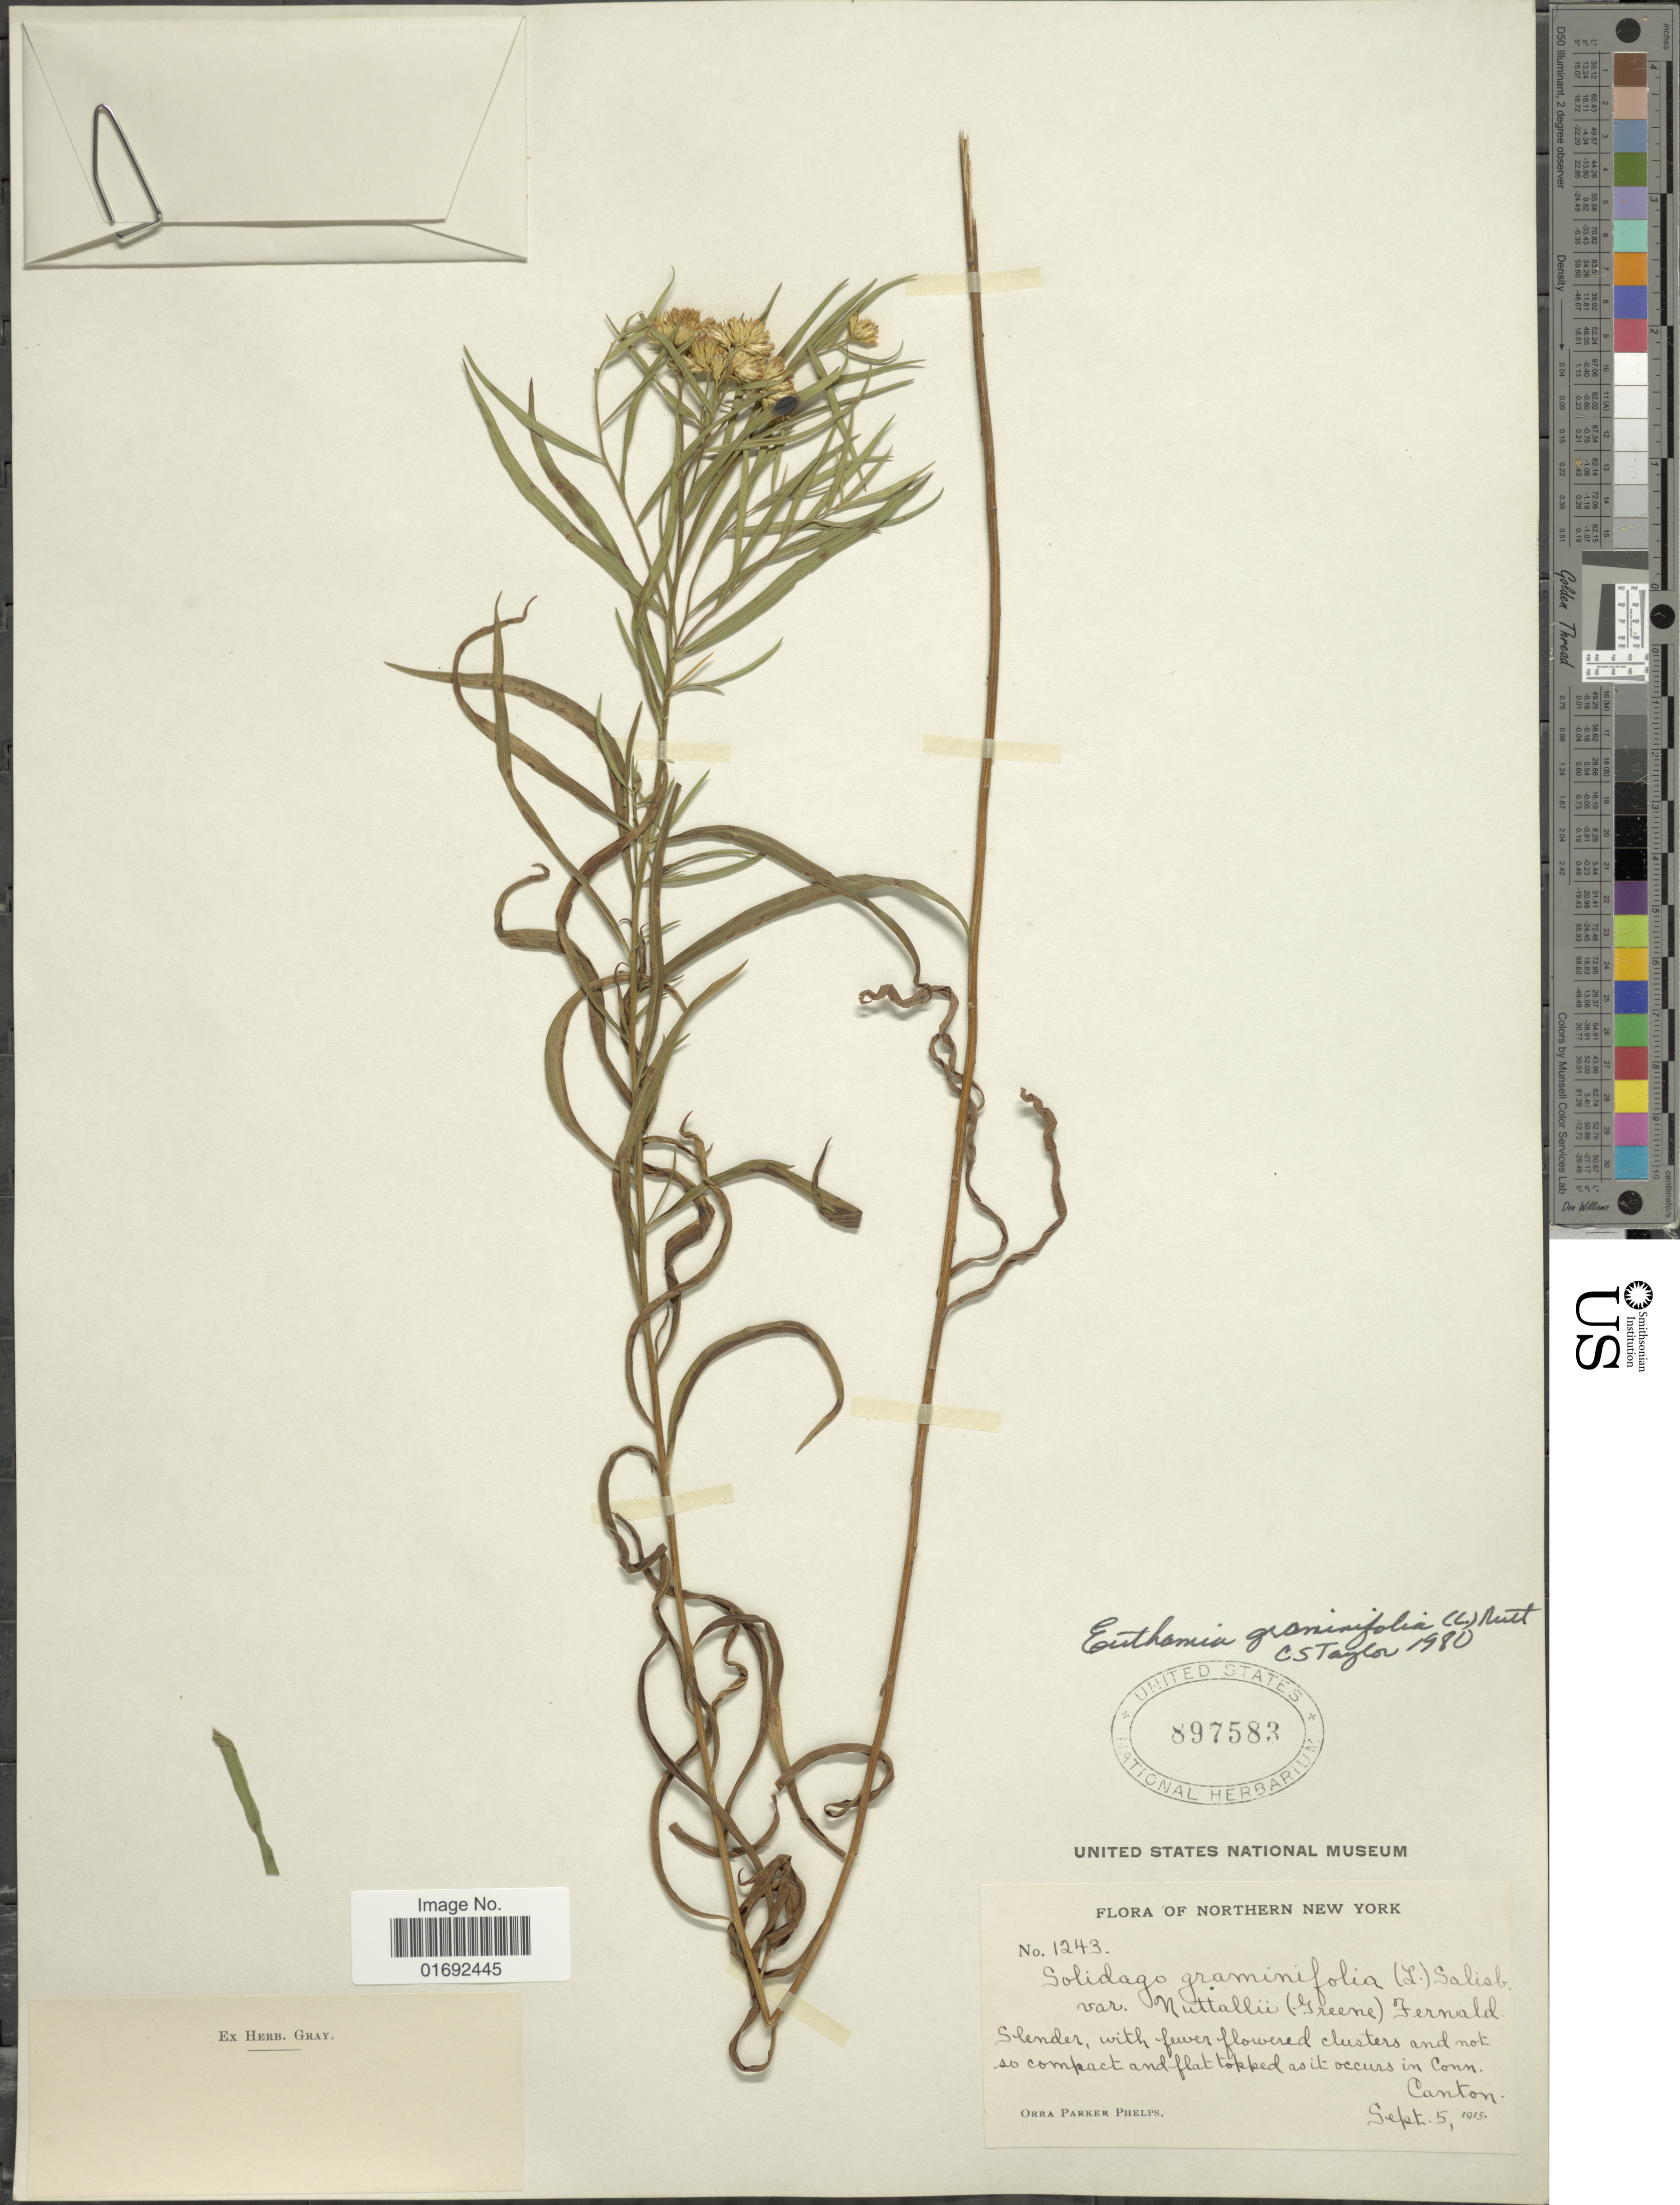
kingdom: Plantae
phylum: Tracheophyta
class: Magnoliopsida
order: Asterales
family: Asteraceae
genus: Euthamia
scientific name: Euthamia graminifolia var. nuttalii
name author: (S.W. Greene) W. Stone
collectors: O. P. Phelps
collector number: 1243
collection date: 1915-09-05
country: United States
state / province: New York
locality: Northern New York, Canton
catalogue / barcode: US 897583